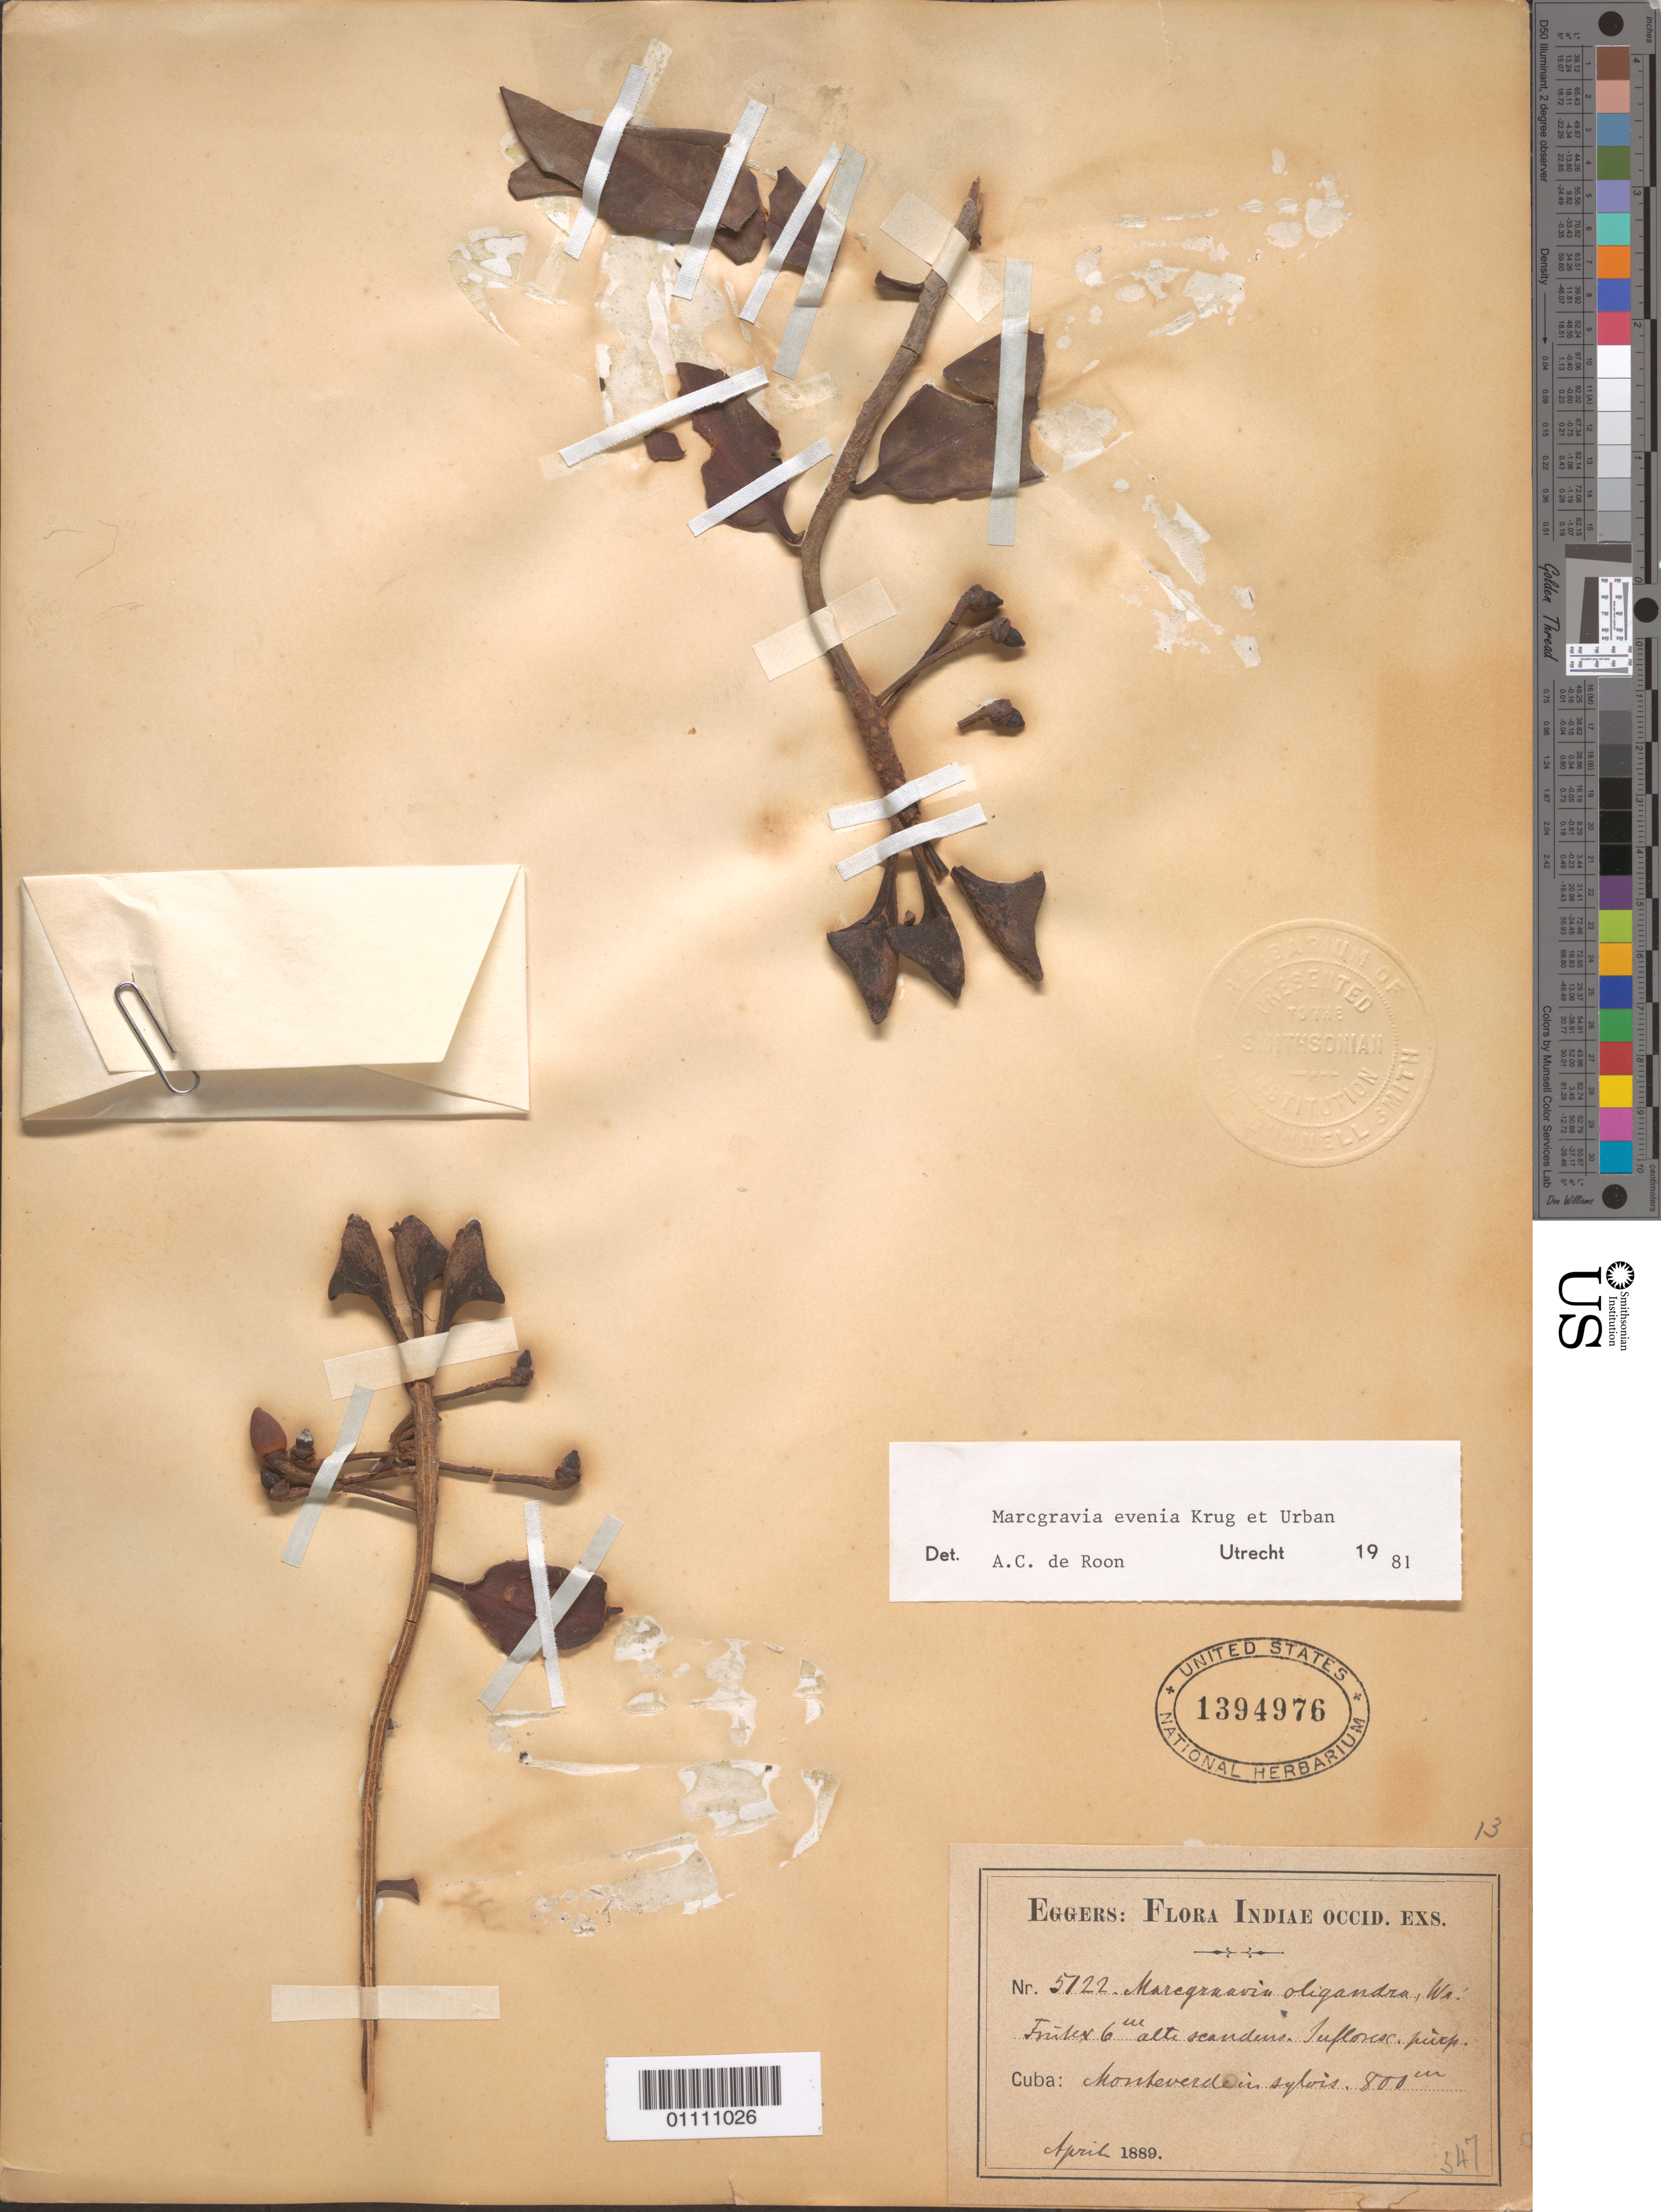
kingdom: Plantae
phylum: Tracheophyta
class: Magnoliopsida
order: Ericales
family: Marcgraviaceae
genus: Marcgravia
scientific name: Marcgravia evenia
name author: Krug & Urb.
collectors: H. F. A. von Eggers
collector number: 5122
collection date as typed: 01 Apr 1889 to 30 Apr 1889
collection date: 1889-04-01/1889-04-30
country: Cuba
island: Cuba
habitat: on a green mountain in a forest (monteverde in sylvia)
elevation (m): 800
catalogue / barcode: US 1394976